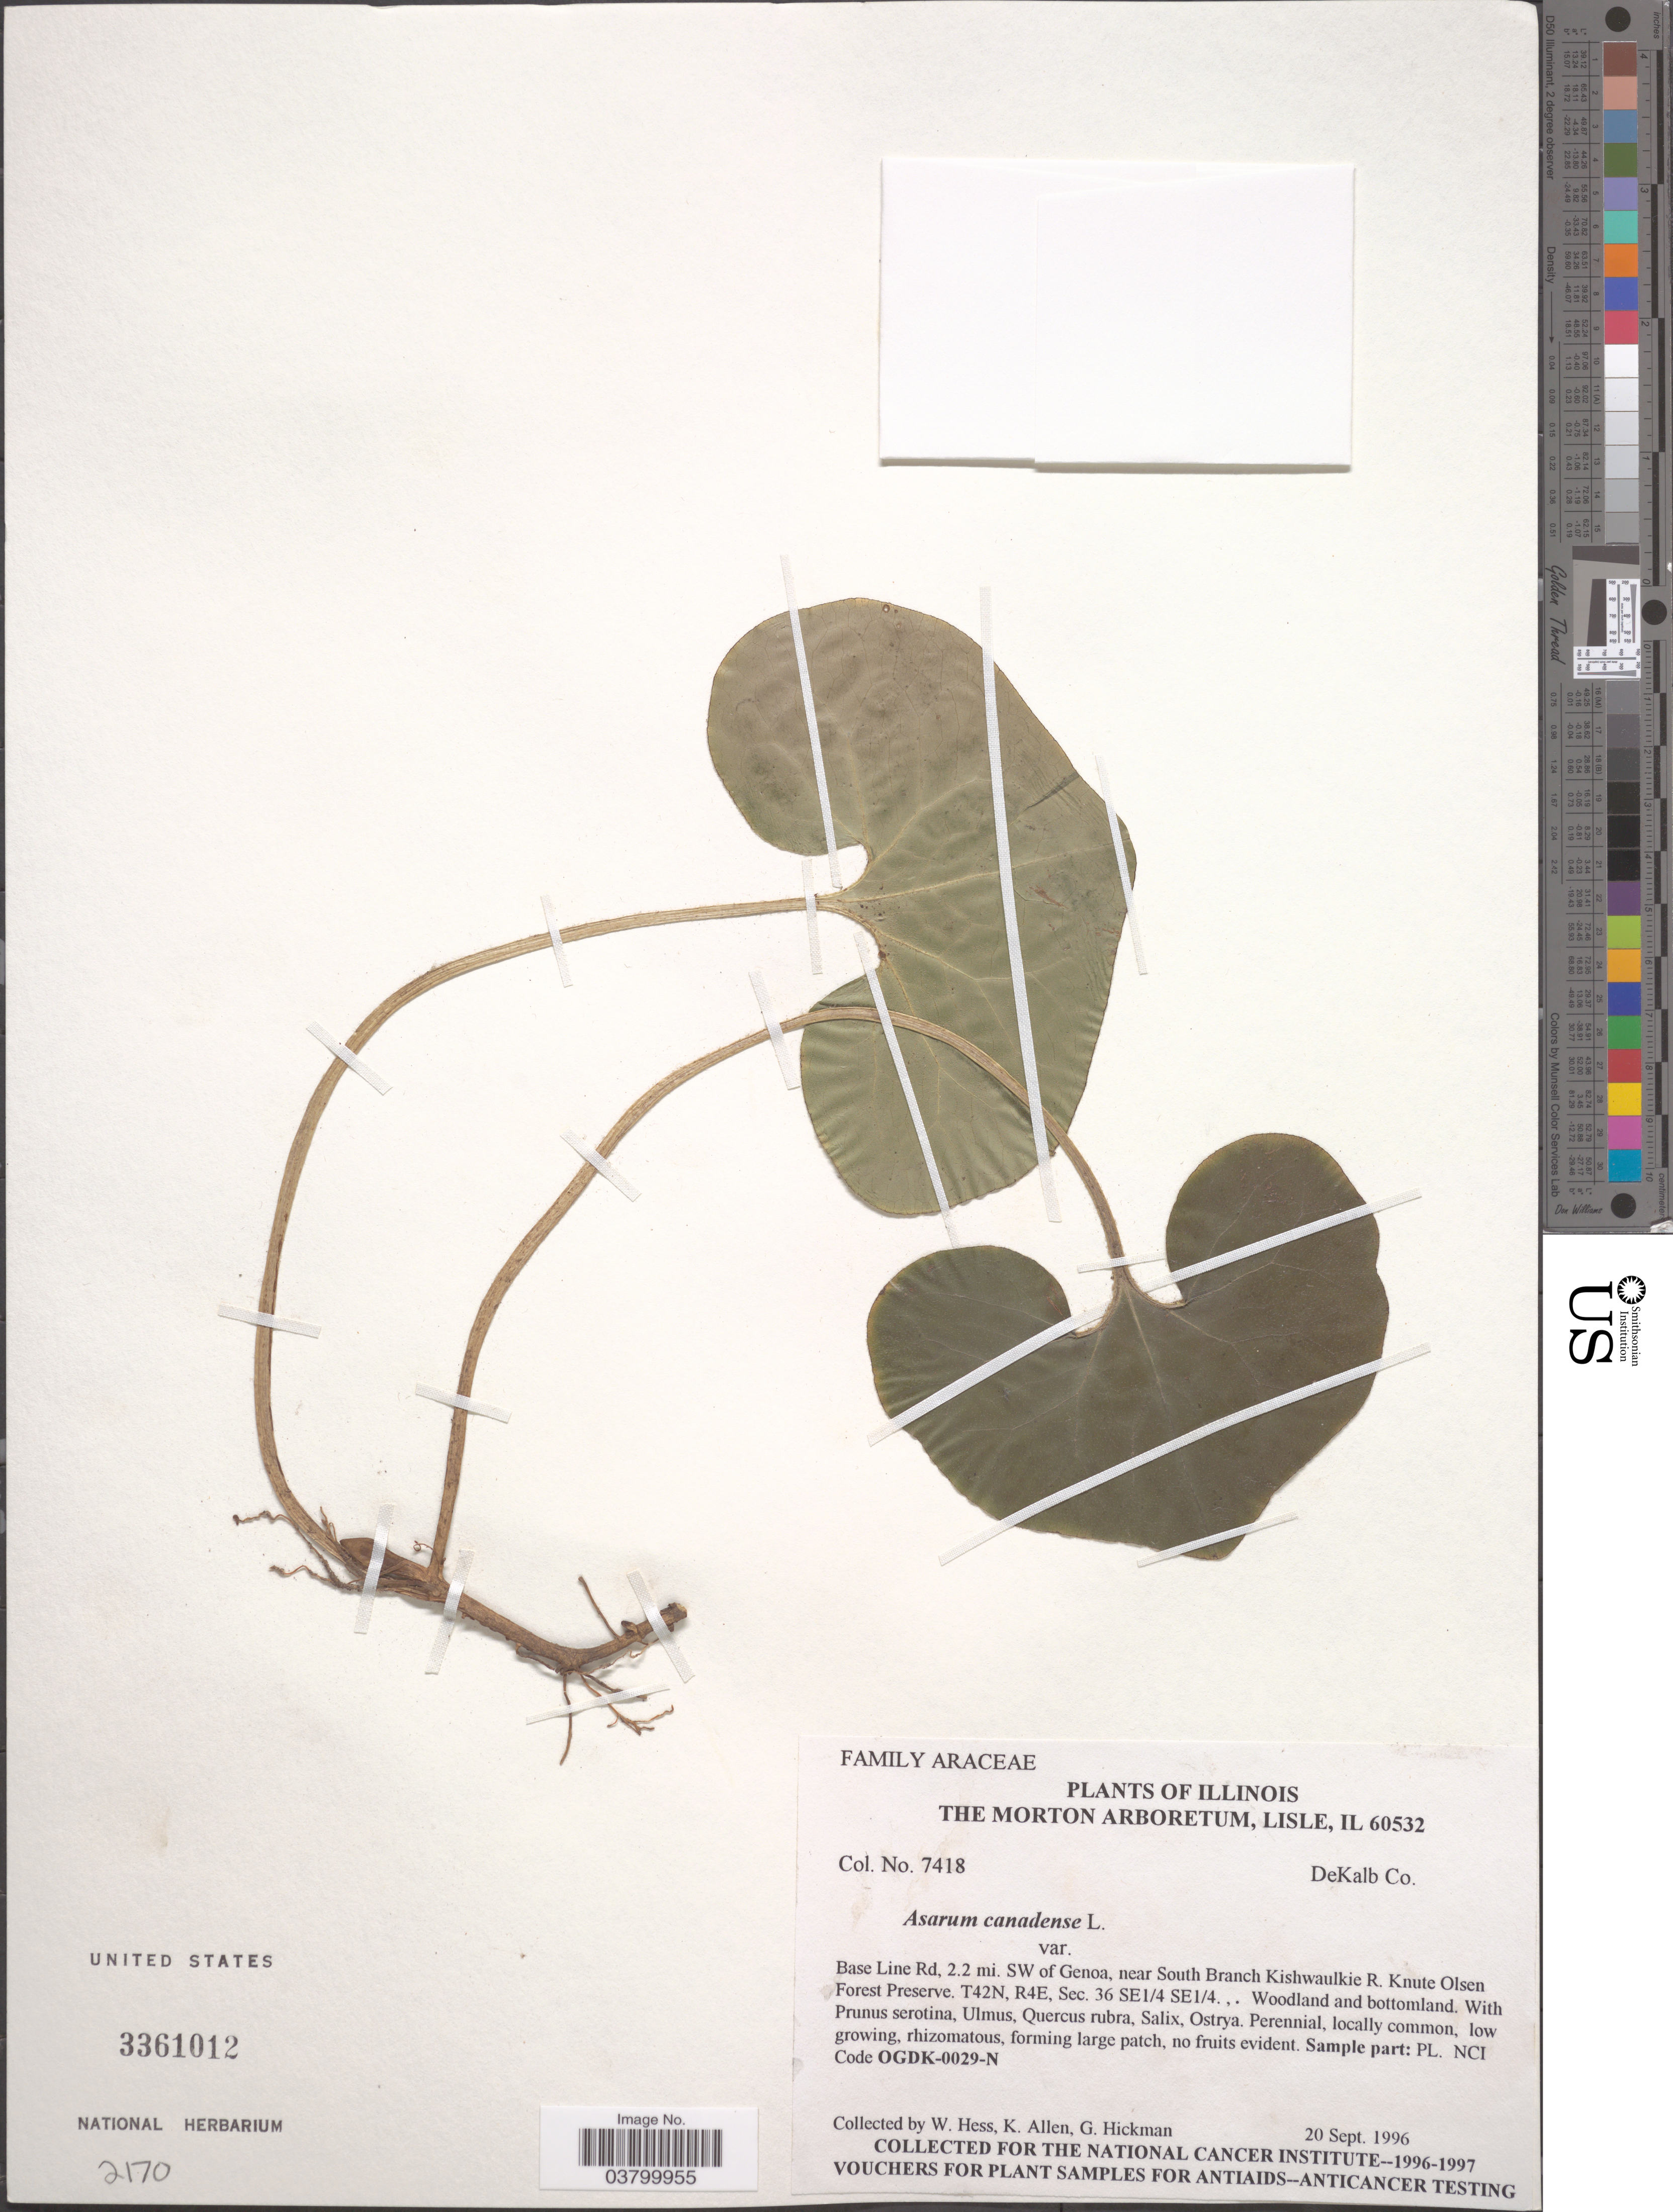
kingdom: Plantae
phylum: Tracheophyta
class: Magnoliopsida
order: Piperales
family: Aristolochiaceae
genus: Asarum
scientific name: Asarum canadense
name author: L.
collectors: W. Hess, K. Allen & G. Hickman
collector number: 7418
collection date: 1996-09-20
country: United States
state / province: Illinois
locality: DeKalb Co. Base Line Rd, 2.2 mi. SW of Genoa, near South Branch Kishwaulkie R. Knute Olsen Forest Reserve. T42N, R4E, Sec. 36 SE1/4 SE1/4.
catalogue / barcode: US 3361012